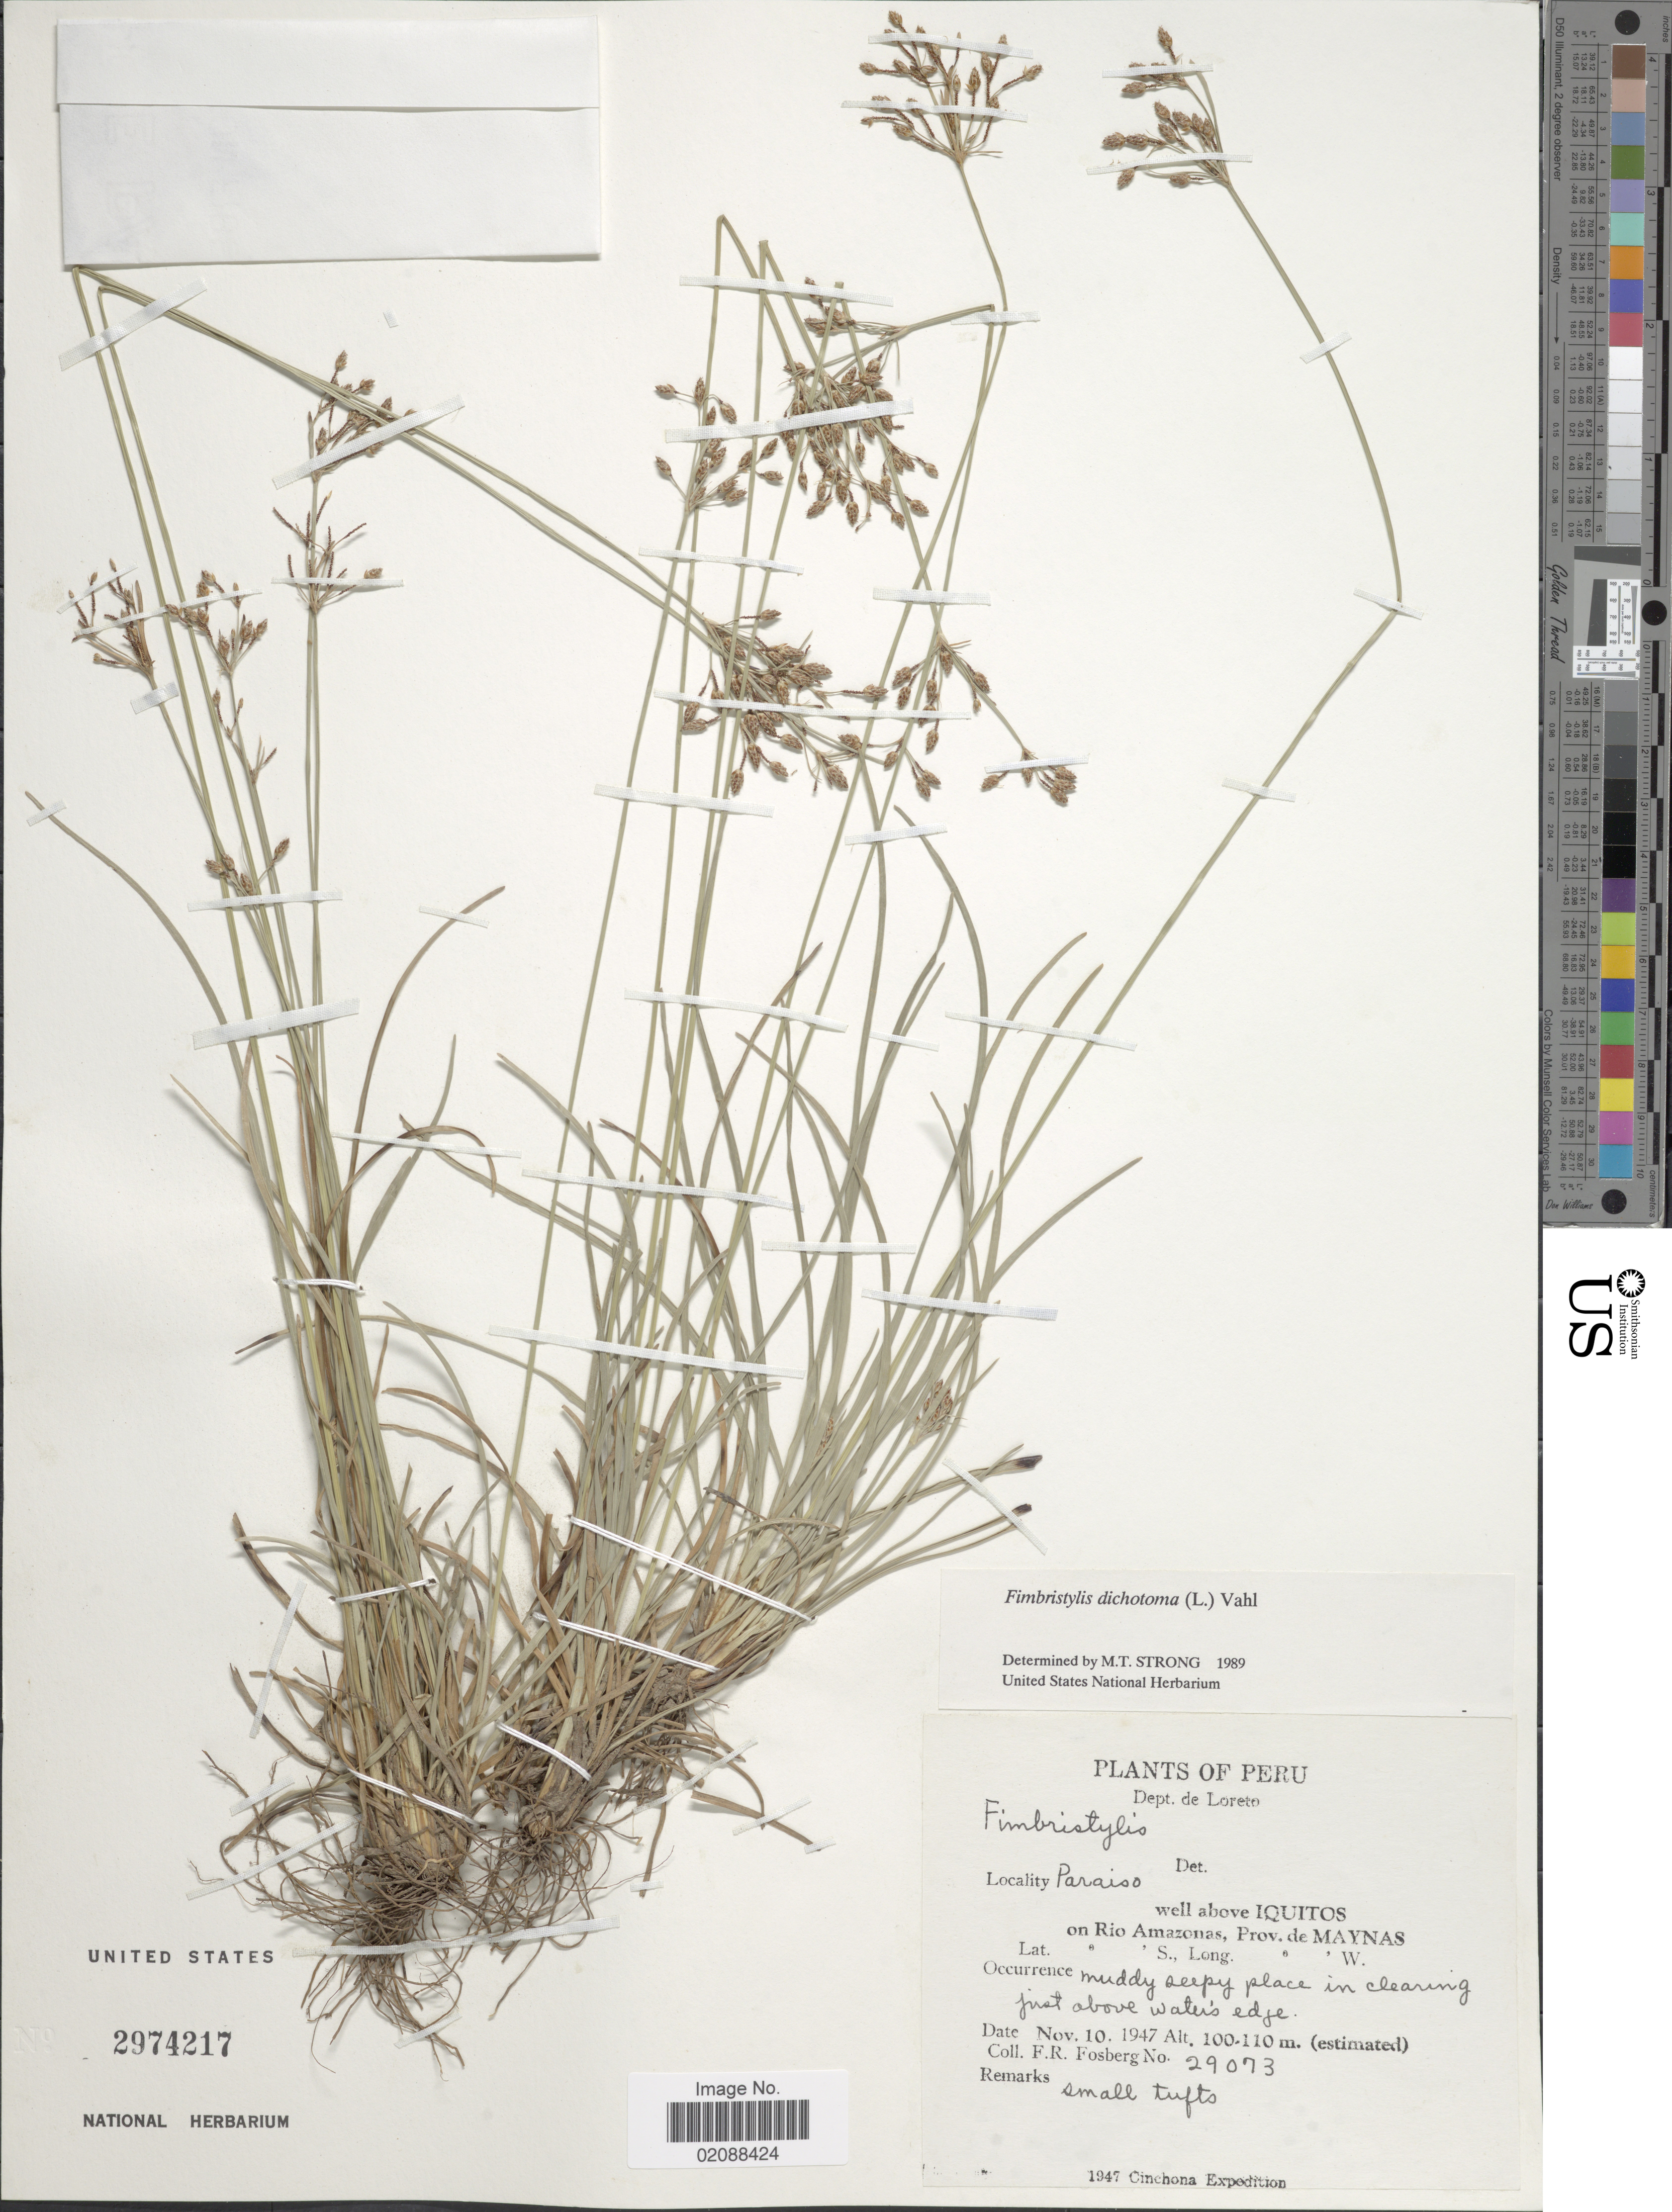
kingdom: Plantae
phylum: Tracheophyta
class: Liliopsida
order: Poales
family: Cyperaceae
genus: Fimbristylis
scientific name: Fimbristylis dichotoma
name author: (L.) Vahl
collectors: F. R. Fosberg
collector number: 29073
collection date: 1947-11-10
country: Peru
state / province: Loreto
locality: Paraiso. Wel, above Iquitos on Rio Amazonas, Prov. de Maynas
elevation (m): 100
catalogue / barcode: US 2974217